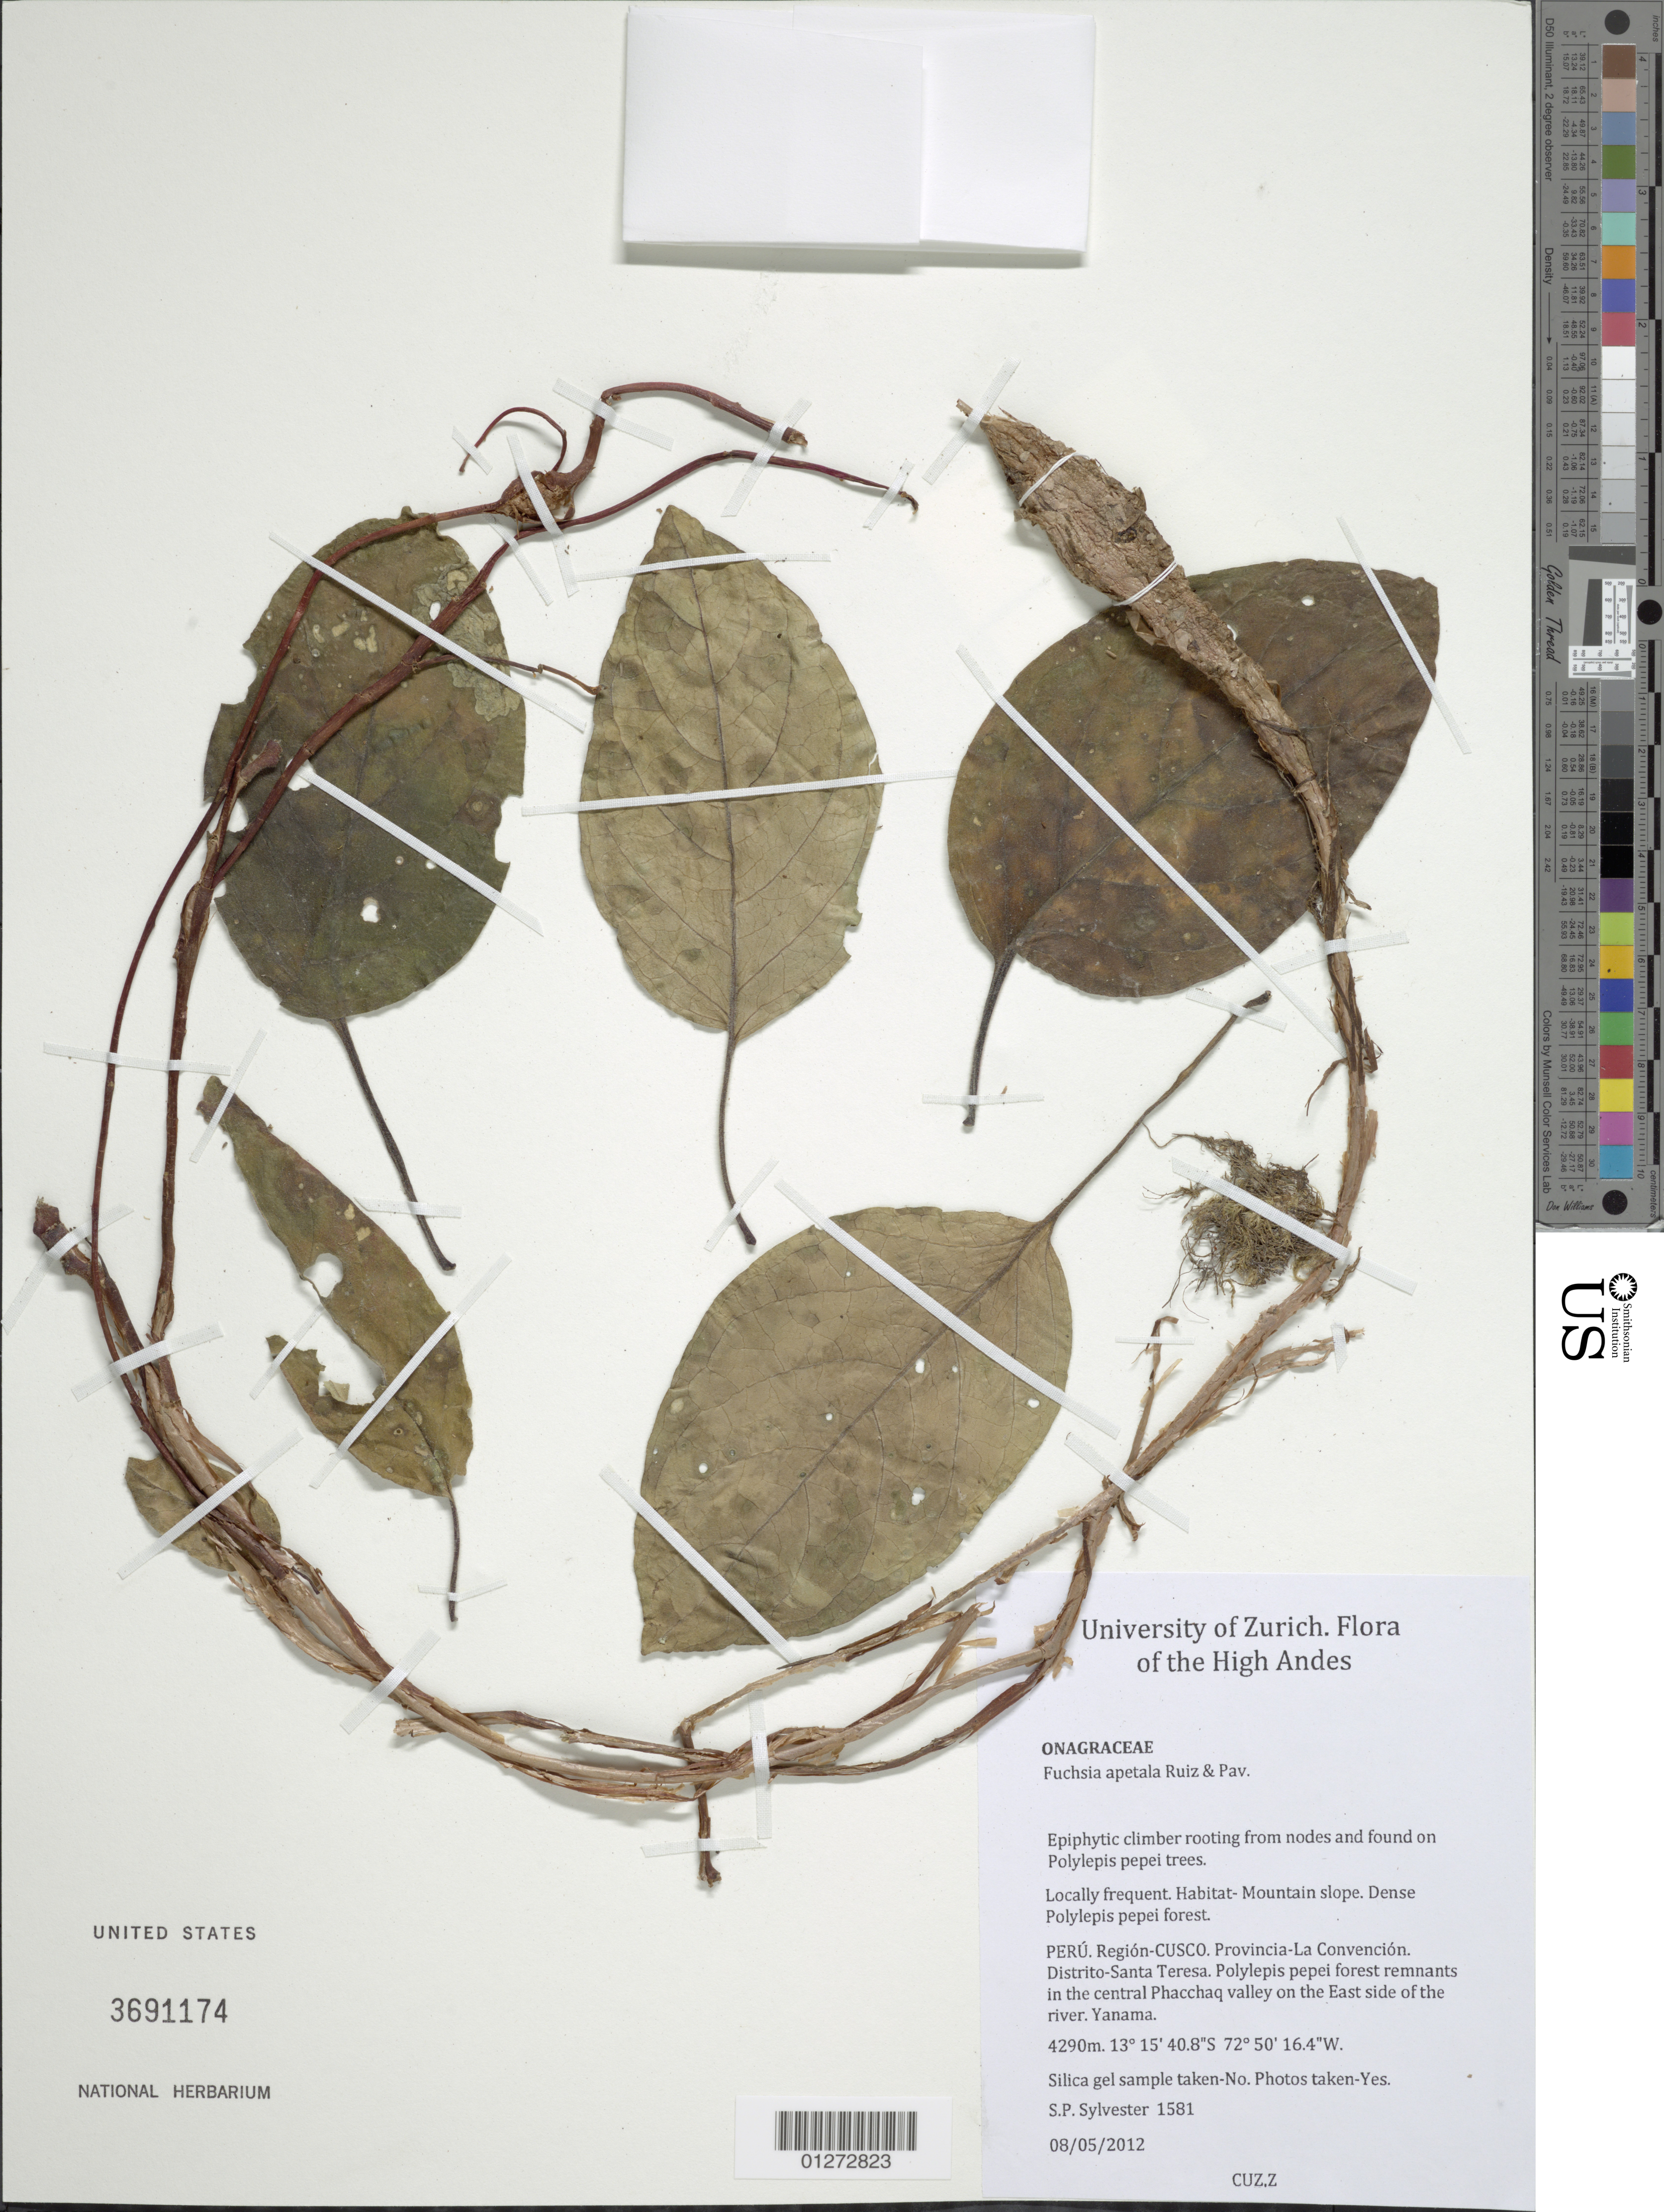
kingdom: Plantae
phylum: Tracheophyta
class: Magnoliopsida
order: Myrtales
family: Onagraceae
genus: Fuchsia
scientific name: Fuchsia apetala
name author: Ruiz & Pav.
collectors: S. P. Sylvester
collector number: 1581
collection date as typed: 08/05/2012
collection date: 2012-05-08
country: Peru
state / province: Cusco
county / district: La Convención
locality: In the central Phacchaq valley on the East side of the river, Yanama. Santa Teresa.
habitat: Forest remnants on mountain slopes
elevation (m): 4290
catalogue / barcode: US 3691174